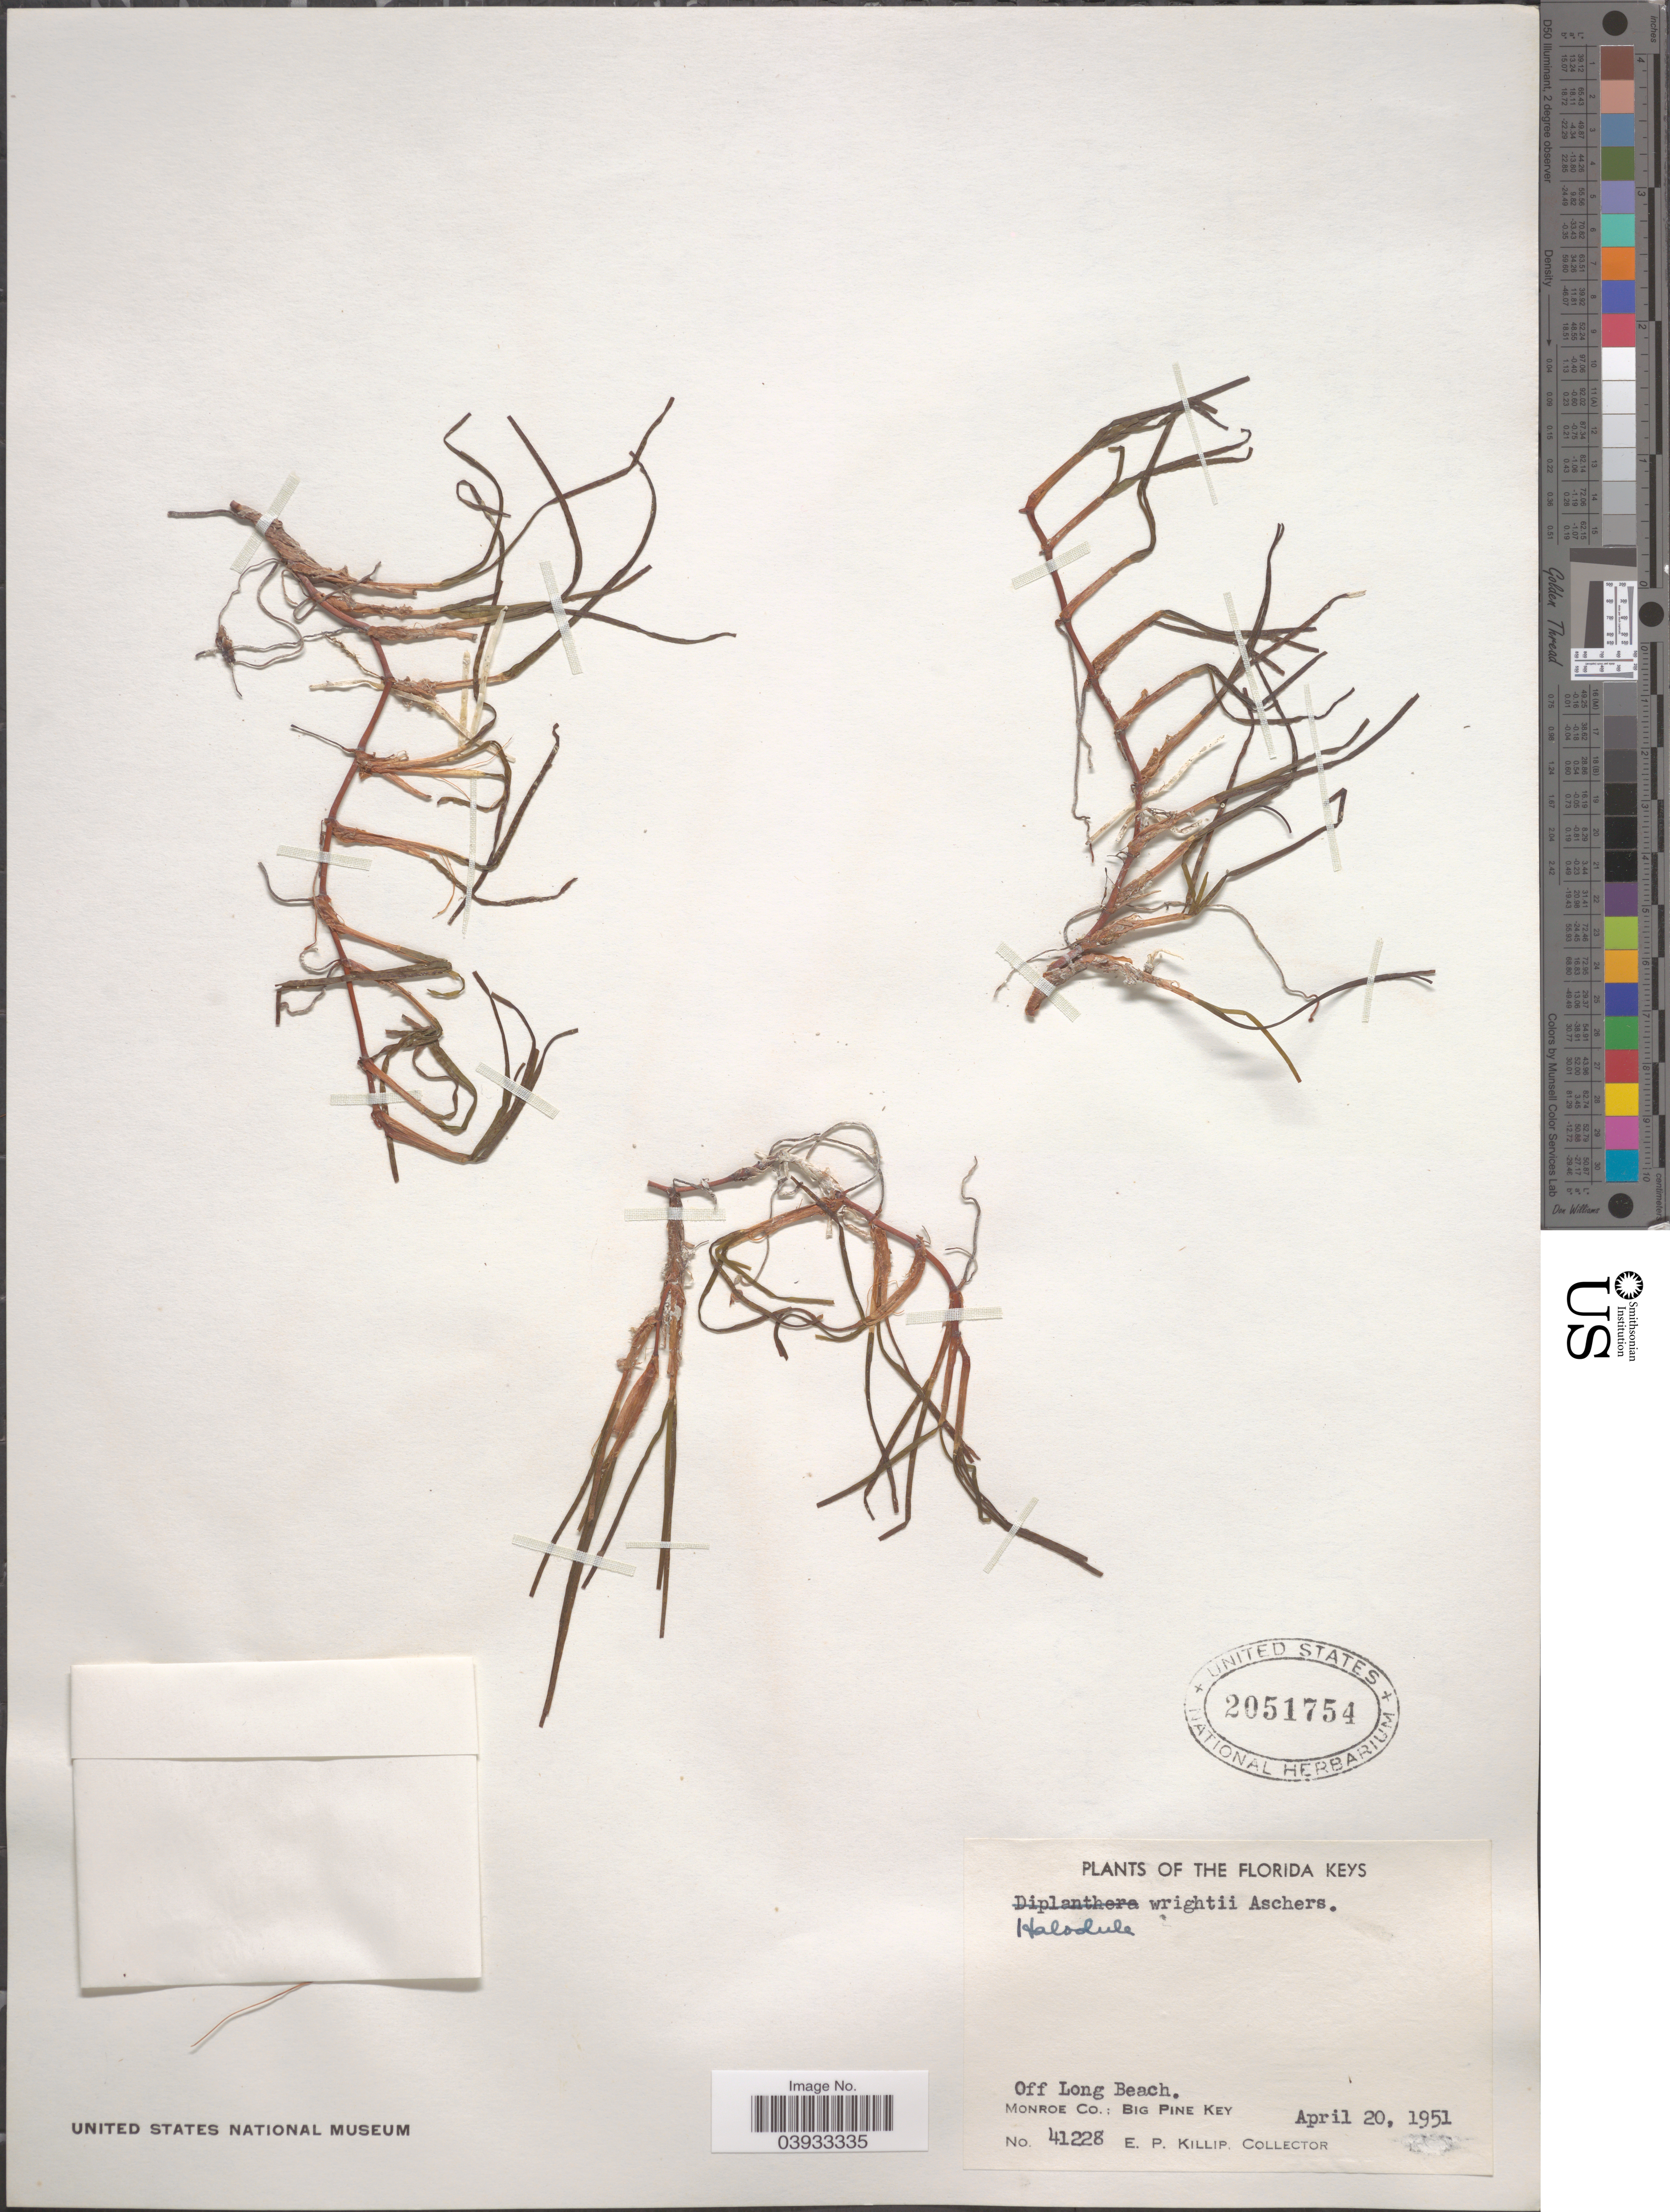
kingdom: Plantae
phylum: Tracheophyta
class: Liliopsida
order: Alismatales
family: Cymodoceaceae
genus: Halodule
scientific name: Halodule wrightii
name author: Asch.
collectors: E. P. Killip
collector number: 41228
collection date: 1951-04-20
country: United States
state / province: Florida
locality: The Florida Keys. Off Long Beach. Monroe Co.: Big Pine Key.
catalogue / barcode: US 2051754